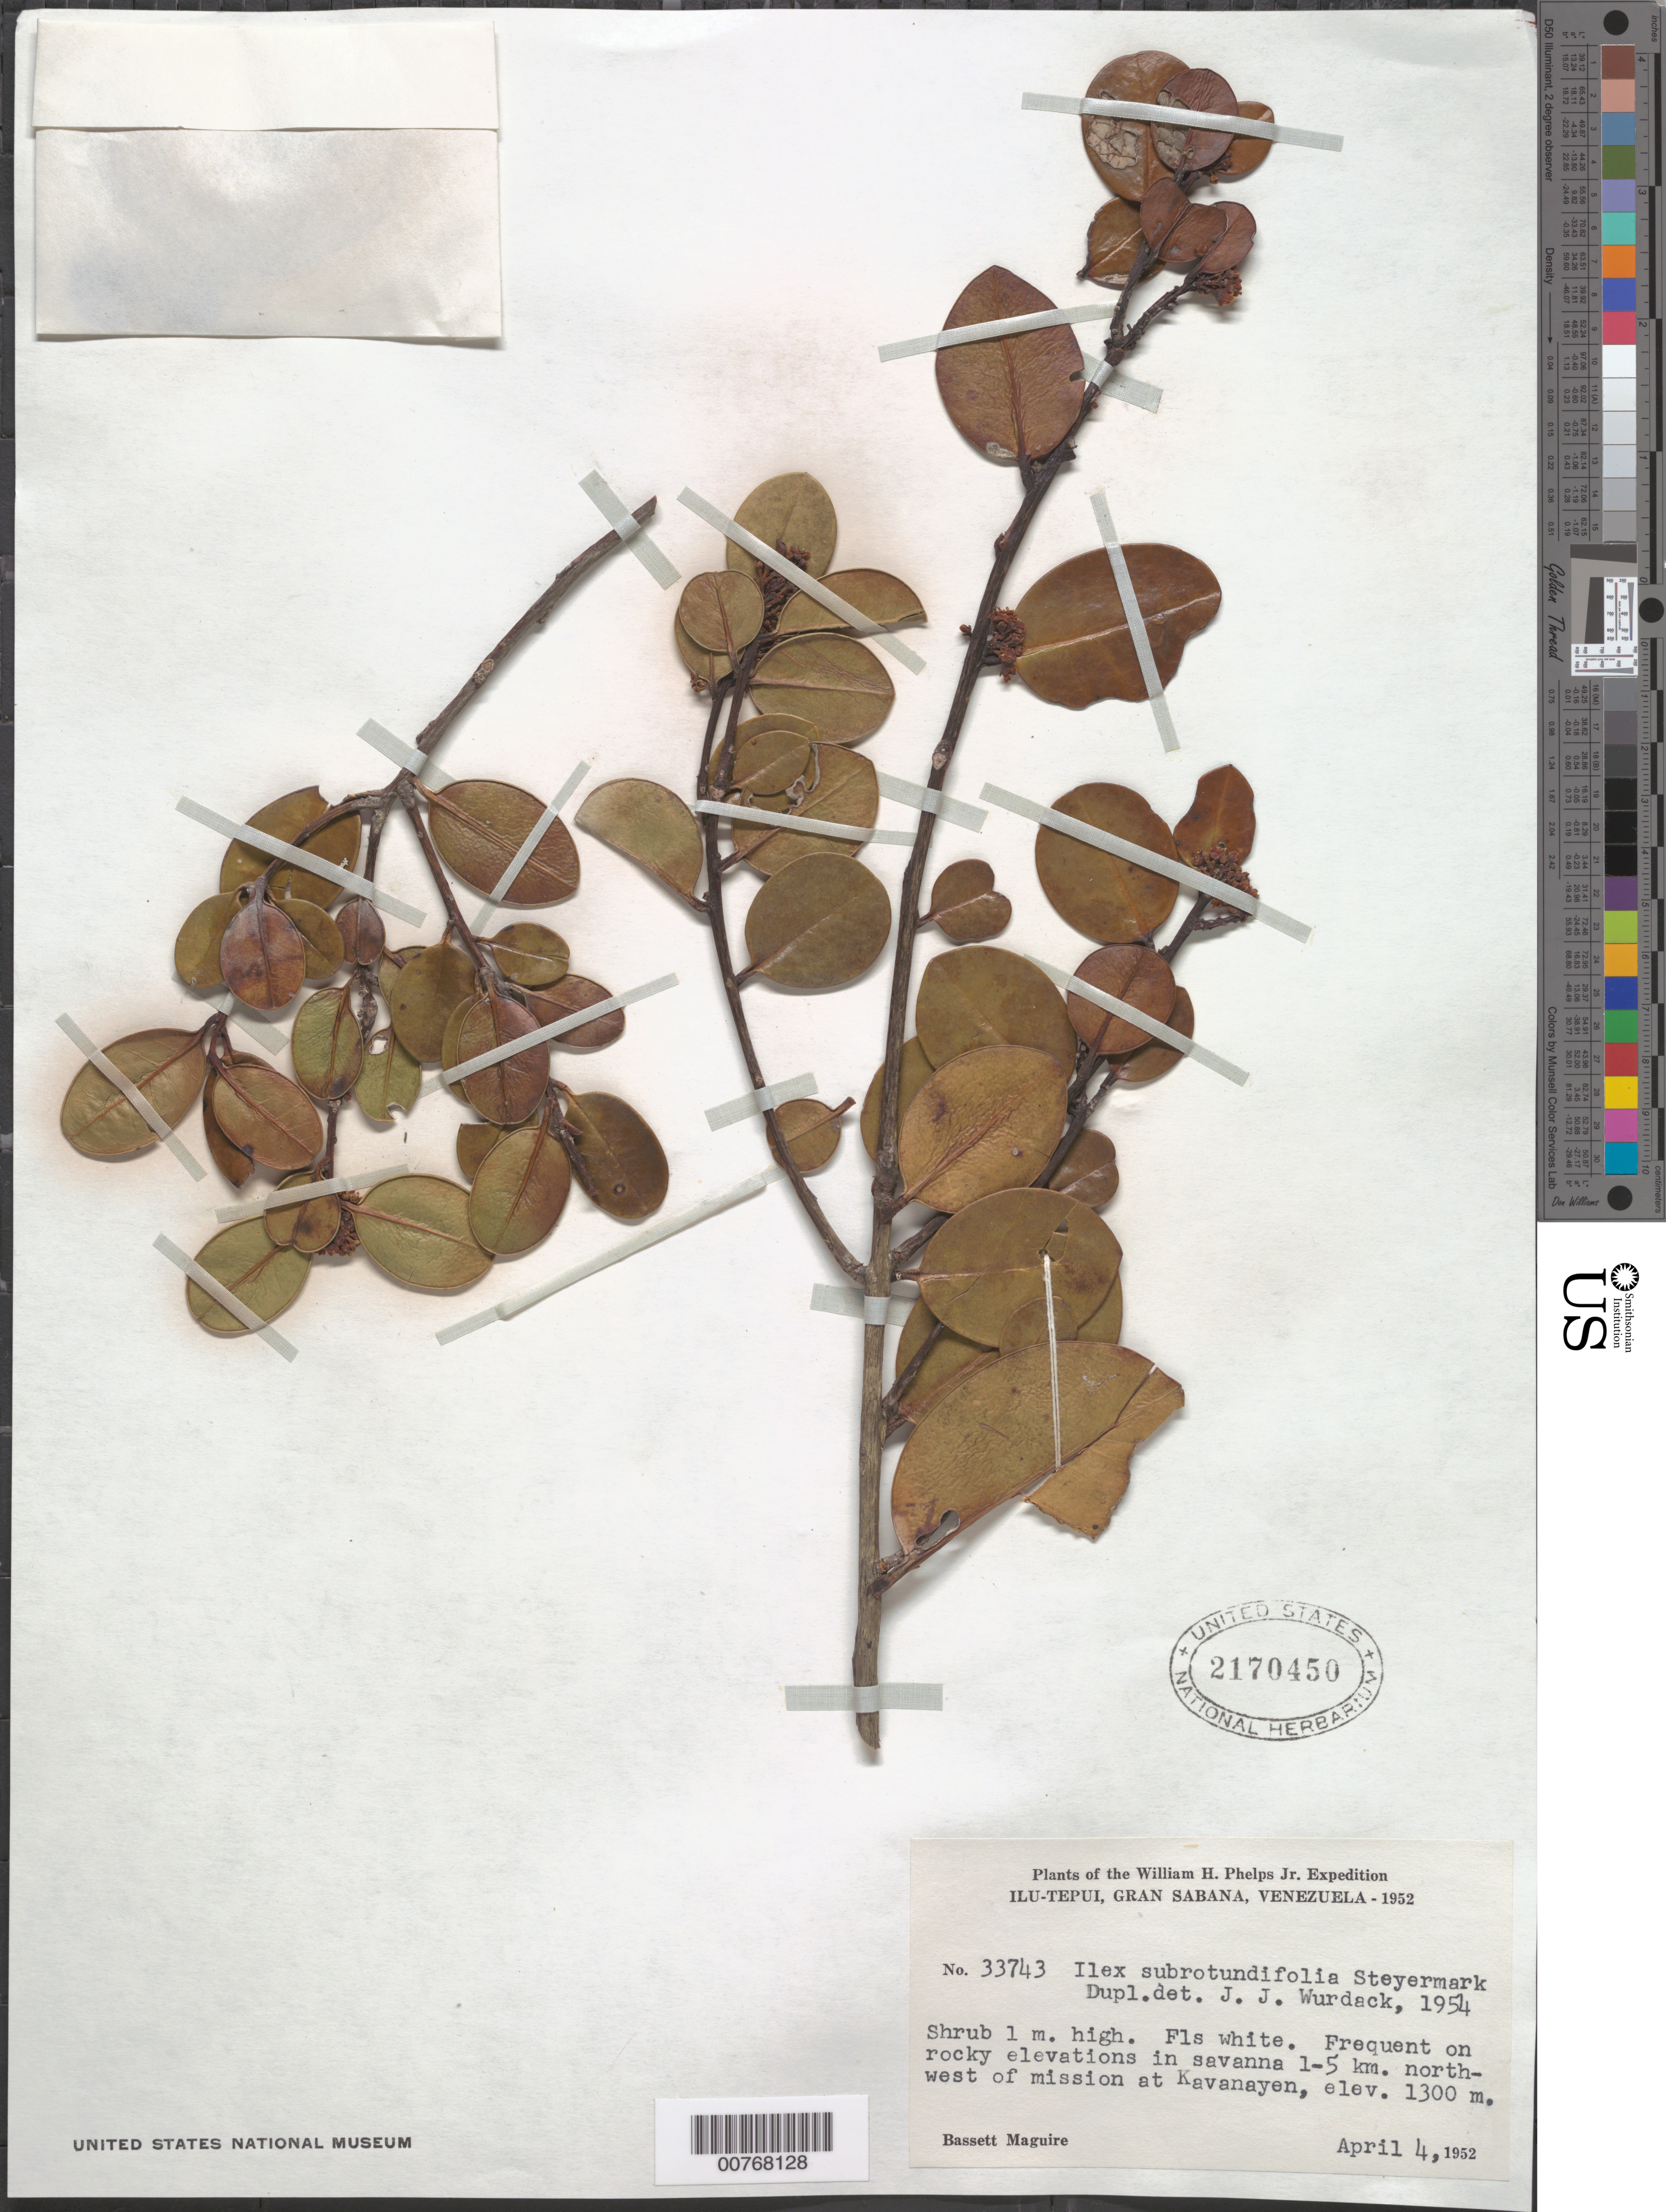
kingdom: Plantae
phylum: Tracheophyta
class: Magnoliopsida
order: Aquifoliales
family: Aquifoliaceae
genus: Ilex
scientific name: Ilex subrotundifolia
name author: Steyerm.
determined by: Wurdack, John J., (US), US (UNITED STATES)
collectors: B. Maguire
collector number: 33743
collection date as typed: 4-Apr-52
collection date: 1952-04-04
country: Venezuela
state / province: Bolívar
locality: Gran Sabana, Ilu-tepuí, 1-5 km NW of Kavanayén Mission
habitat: Rocky elevations in savanna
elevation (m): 1300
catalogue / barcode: US 2170450